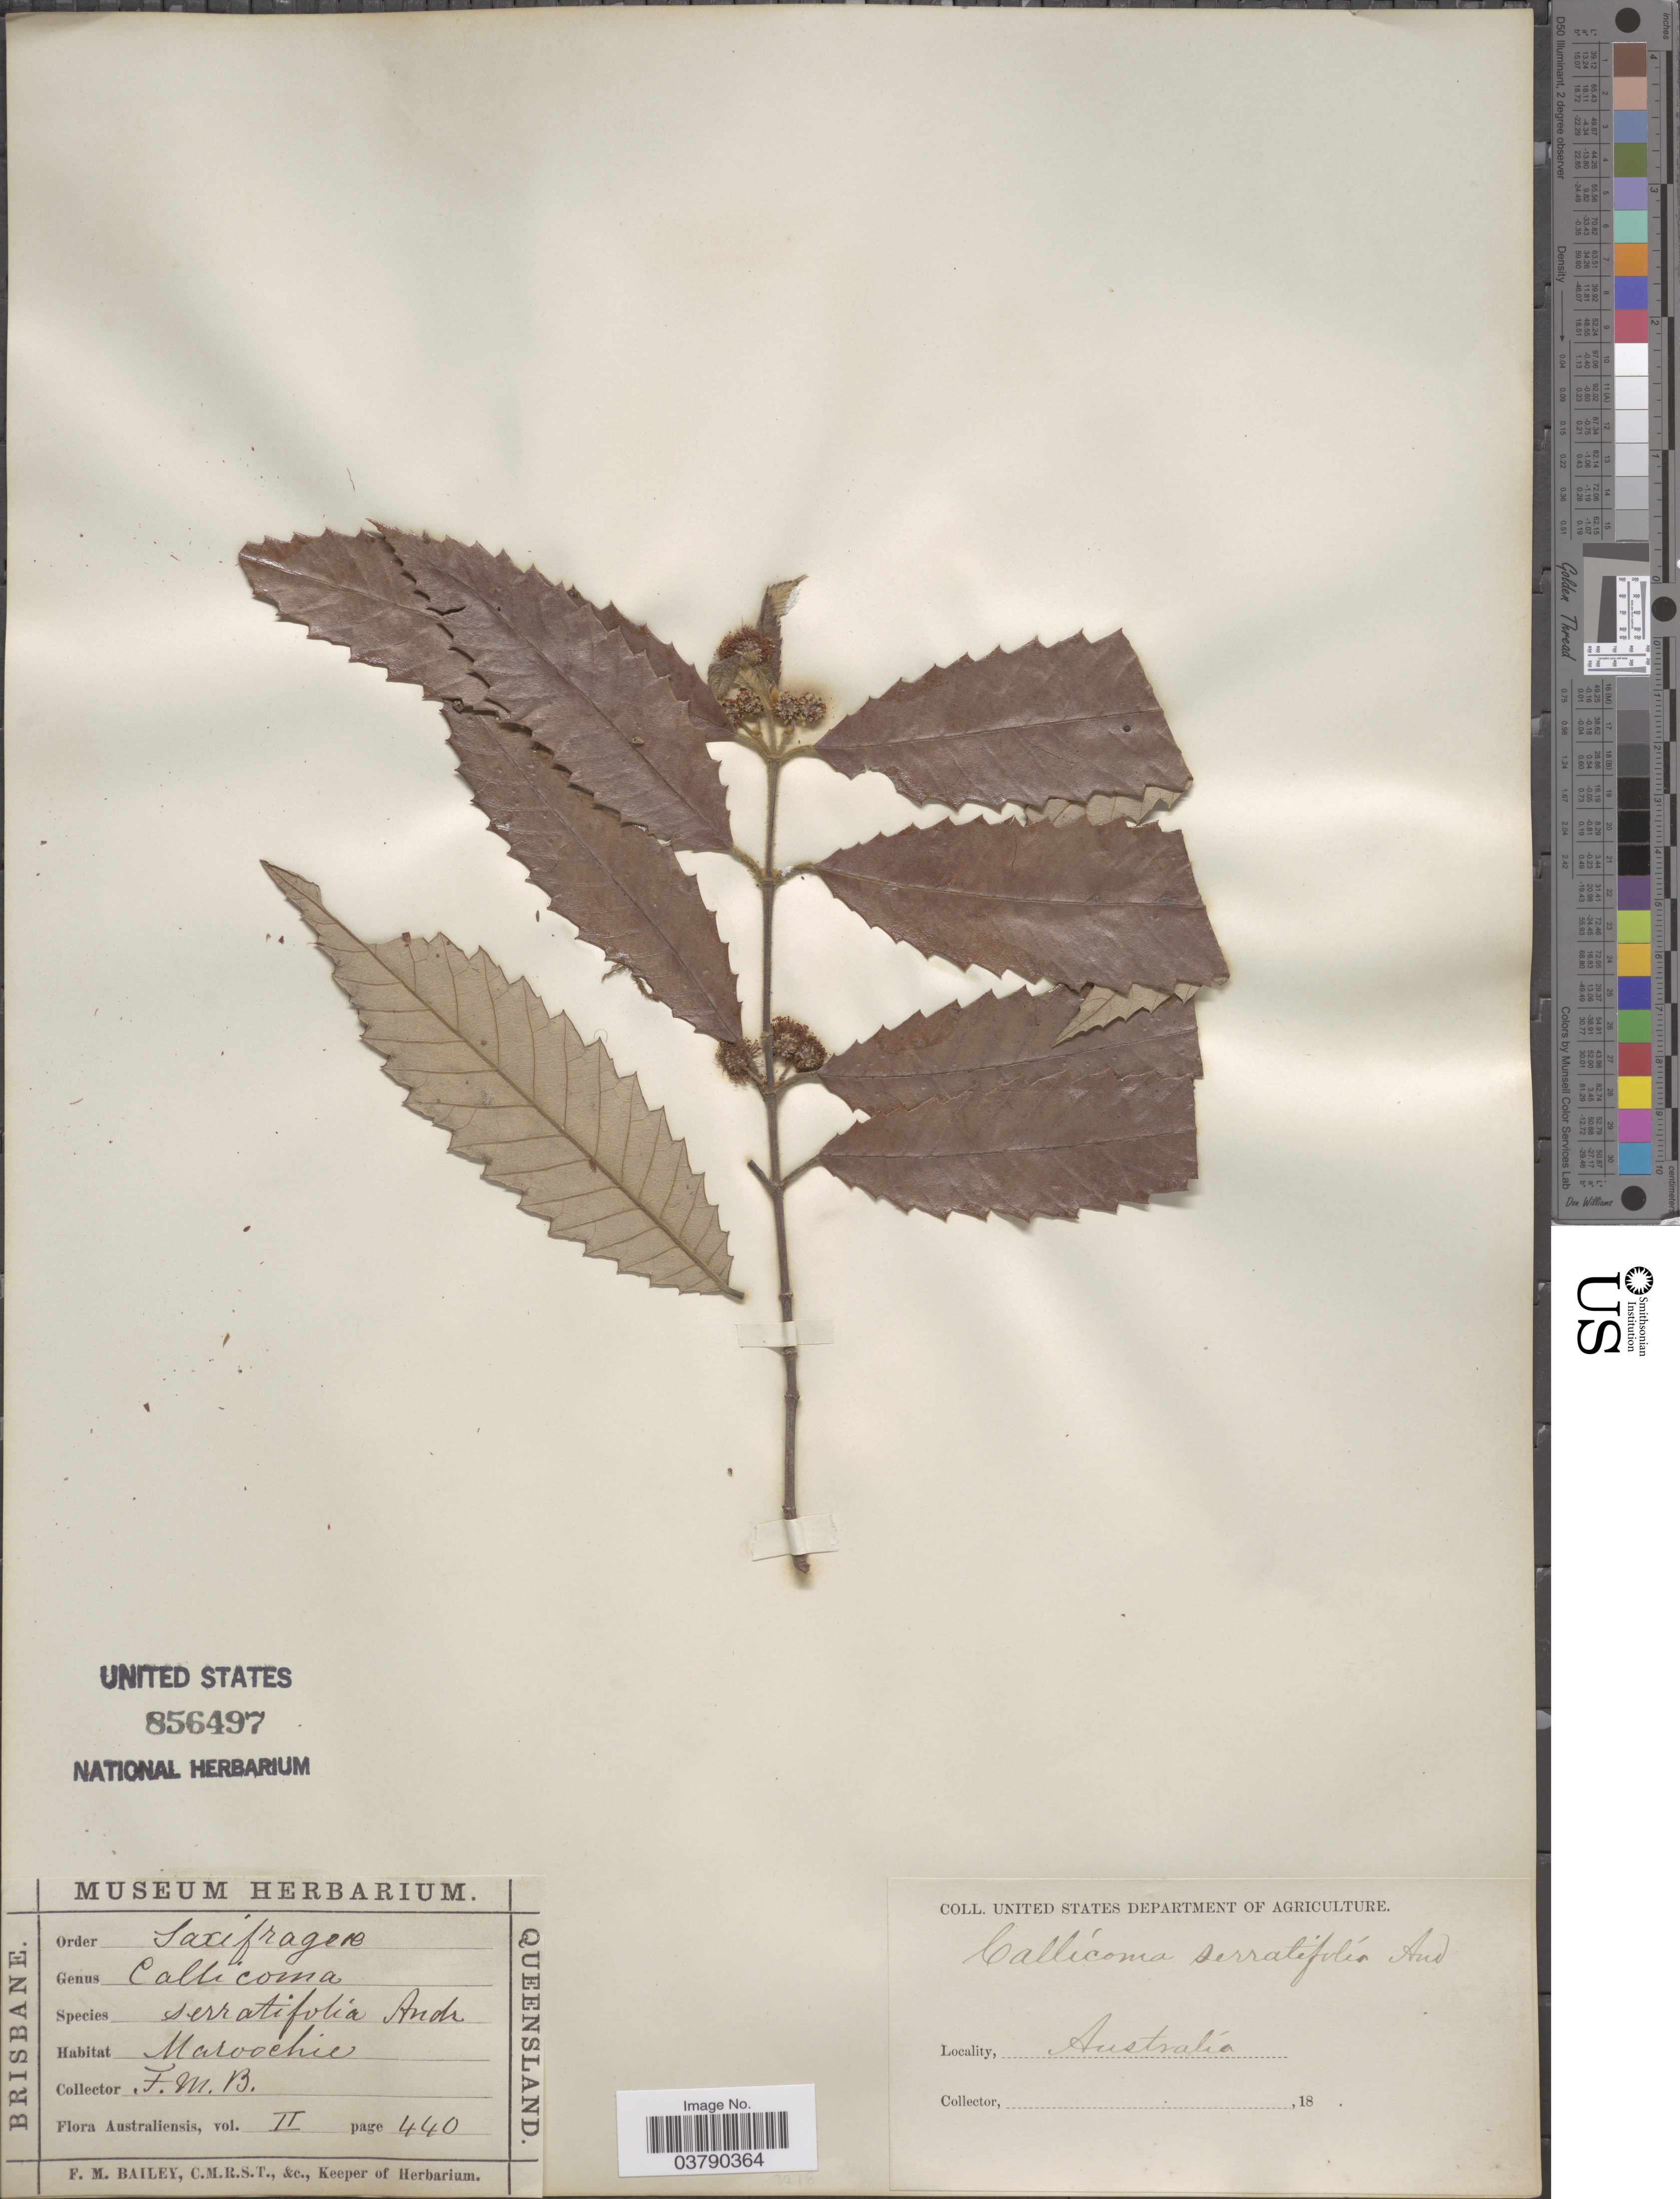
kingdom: Plantae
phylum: Tracheophyta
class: Magnoliopsida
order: Oxalidales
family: Cunoniaceae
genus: Callicoma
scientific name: Callicoma sp.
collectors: F. M. Bailey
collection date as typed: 18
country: Australia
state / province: Queensland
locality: Maroochie.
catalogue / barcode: US 856497